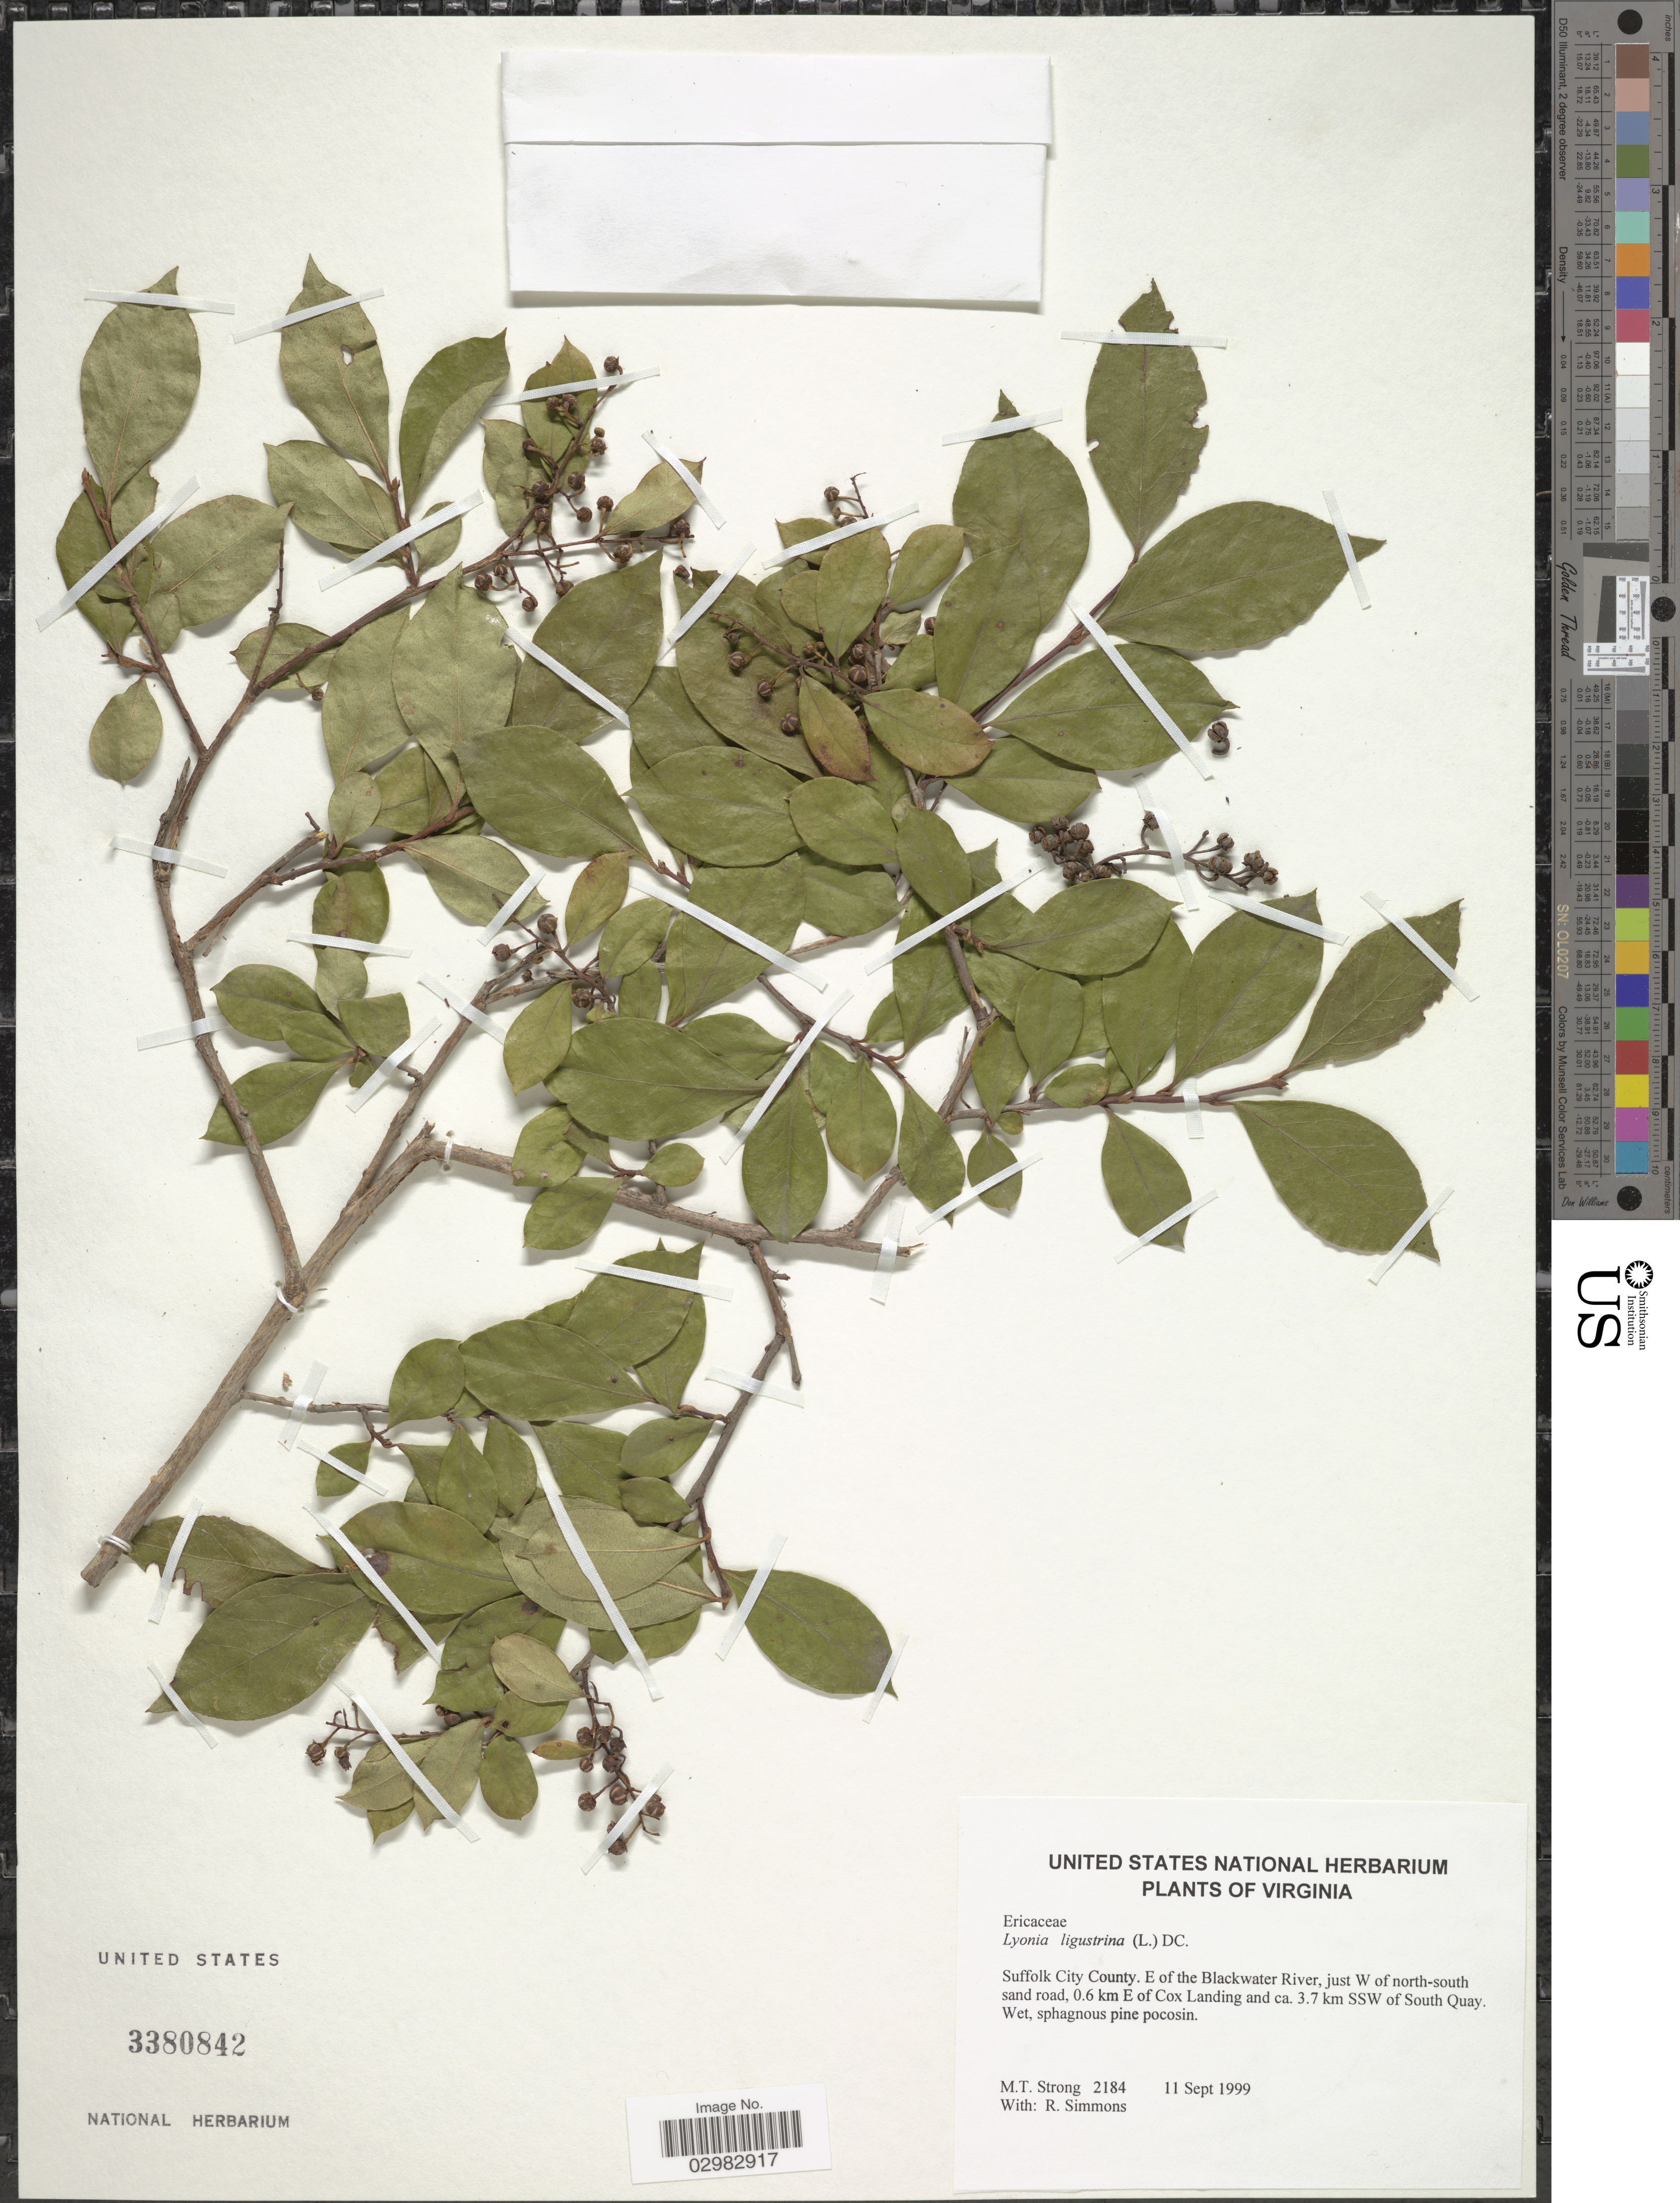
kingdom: Plantae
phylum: Tracheophyta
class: Magnoliopsida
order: Ericales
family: Ericaceae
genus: Lyonia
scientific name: Lyonia ligustrina var. ligustrina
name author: (L.) DC.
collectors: M. T. Strong & R. Simmons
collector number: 2184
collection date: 1999-09-11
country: United States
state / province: Virginia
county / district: City of Suffolk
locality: Suffolk City County. E of the Blackwater River, just W of north-south sand road, 0.6 km E of Cox Landing and ca. 3.7 km SSW of South Quay.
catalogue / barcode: US 3380842